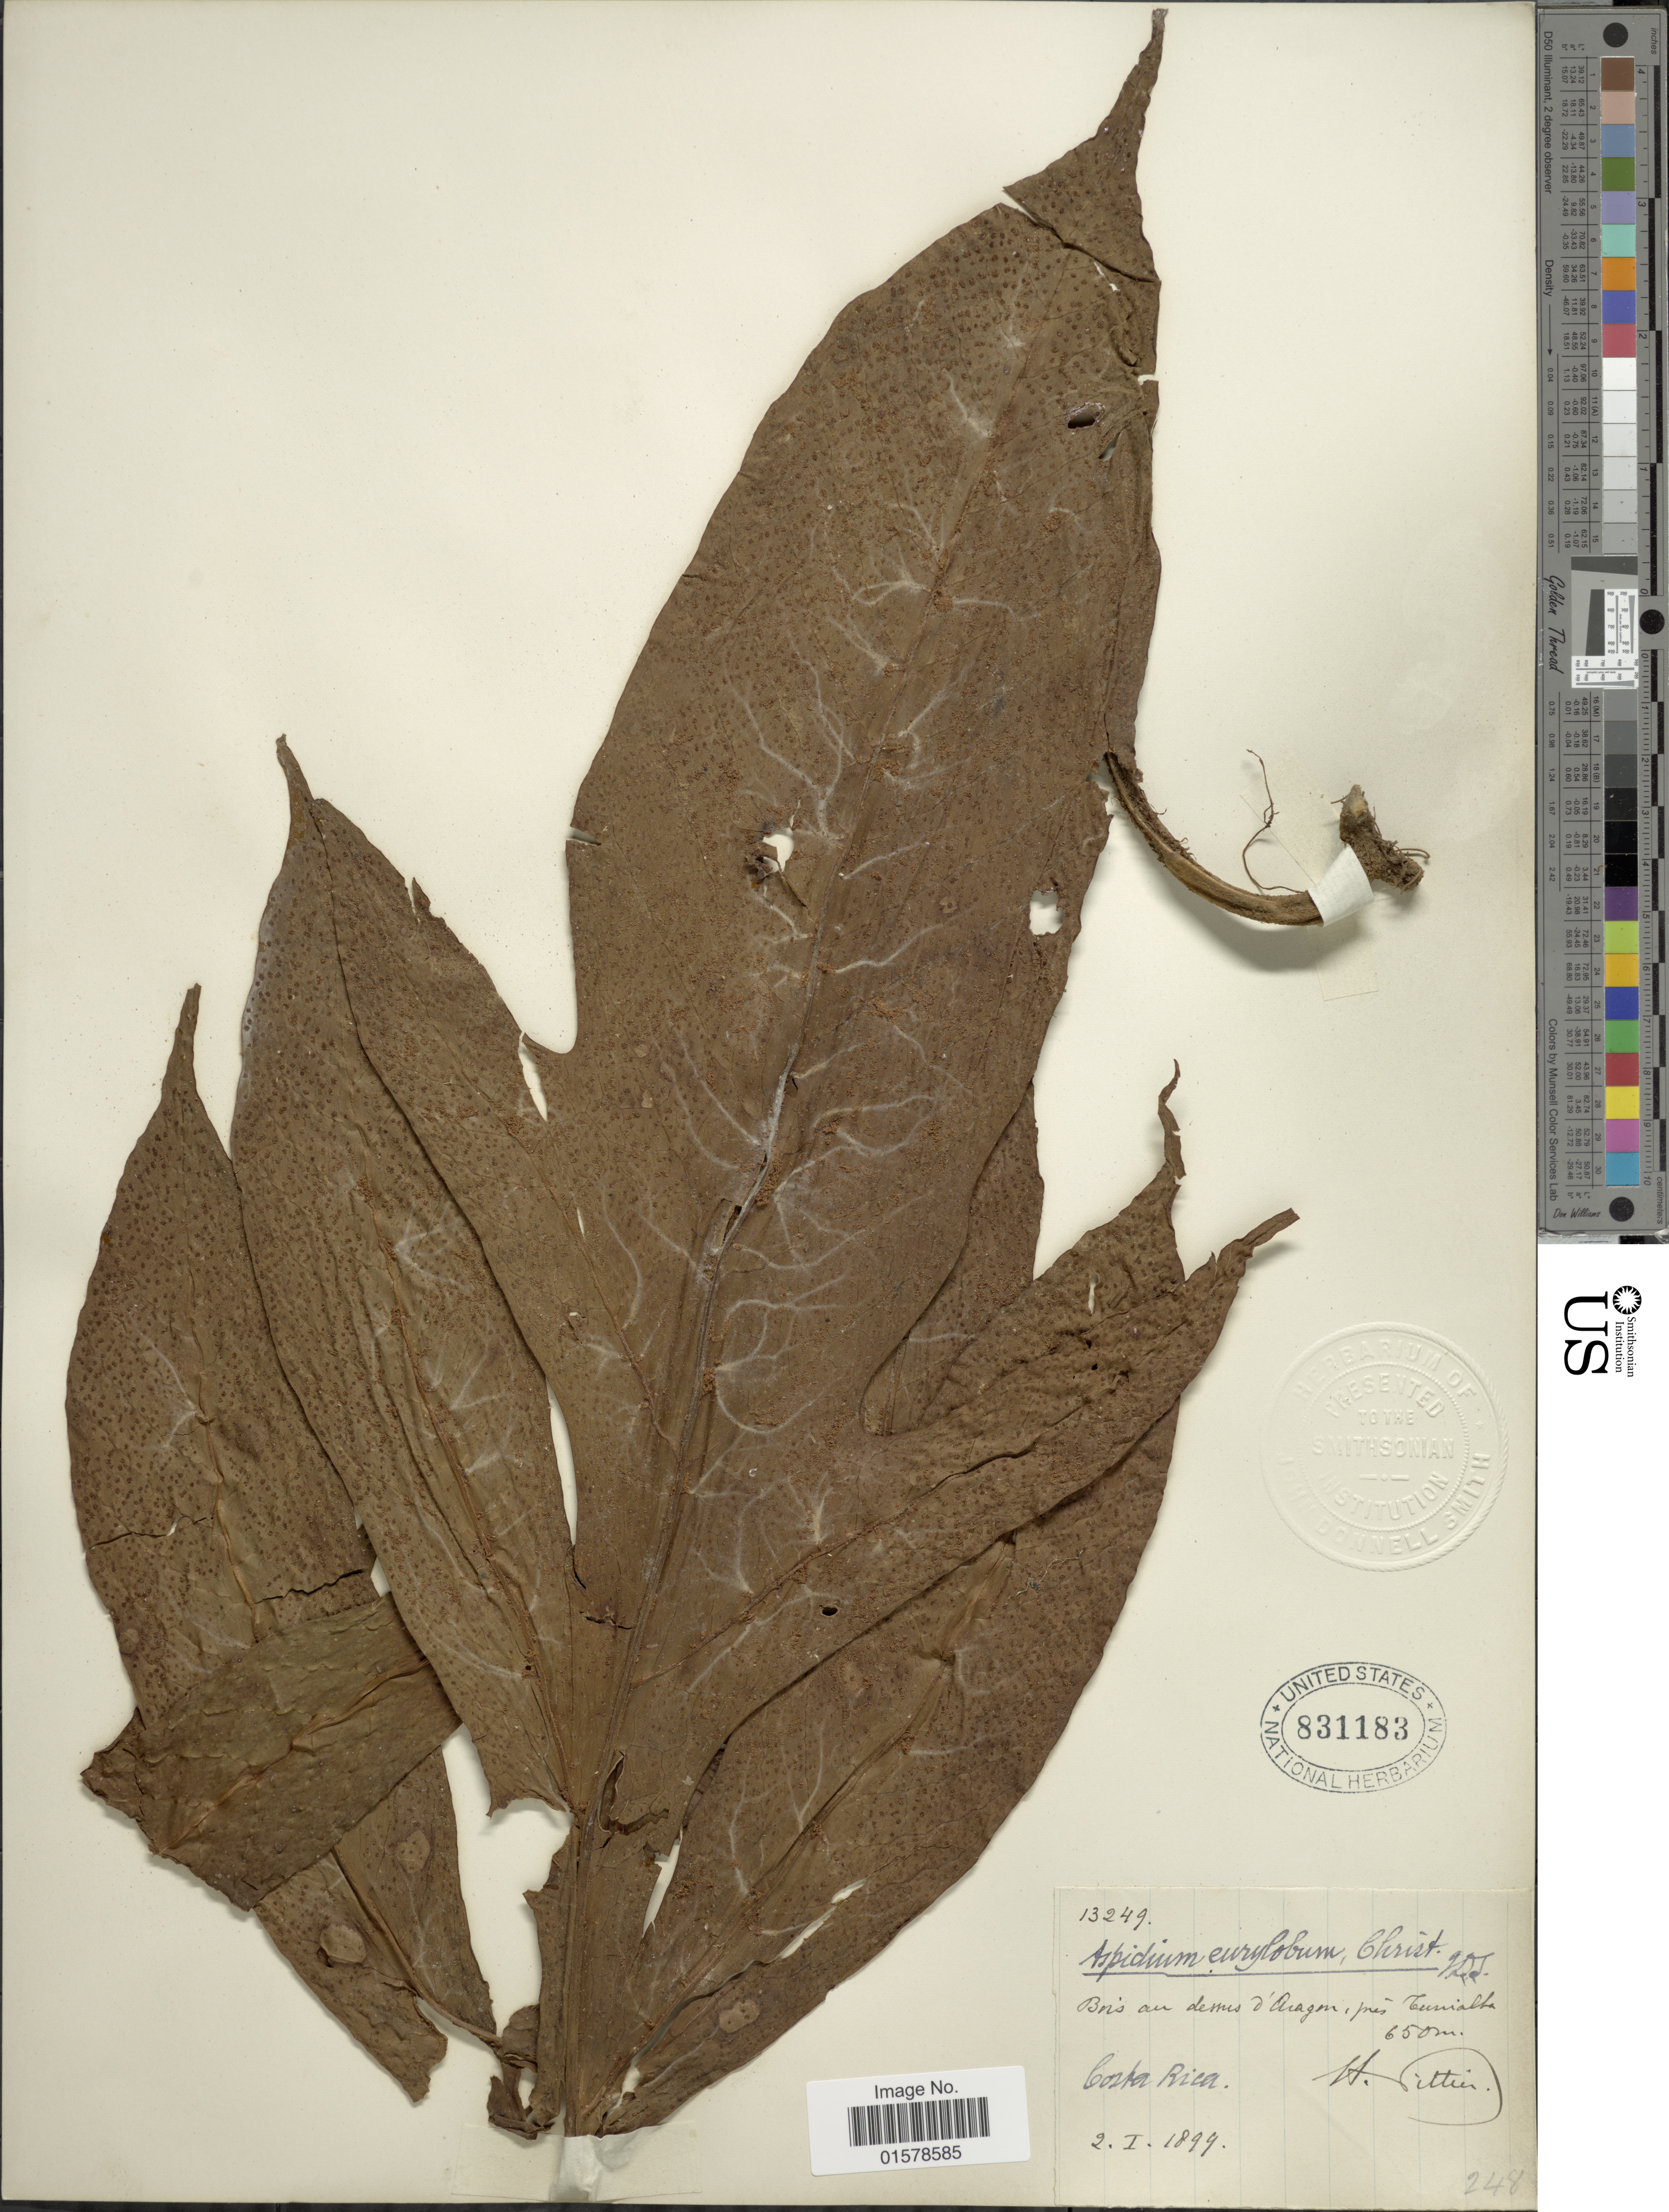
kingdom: Plantae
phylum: Tracheophyta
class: Polypodiopsida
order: Polypodiales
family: Tectariaceae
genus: Tectaria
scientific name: Tectaria nicotianifolia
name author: (Baker) C. Chr.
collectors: H. F. Pittier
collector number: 248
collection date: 1899-01-02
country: Costa Rica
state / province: Cartago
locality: Turrialba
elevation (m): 650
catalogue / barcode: US 831183